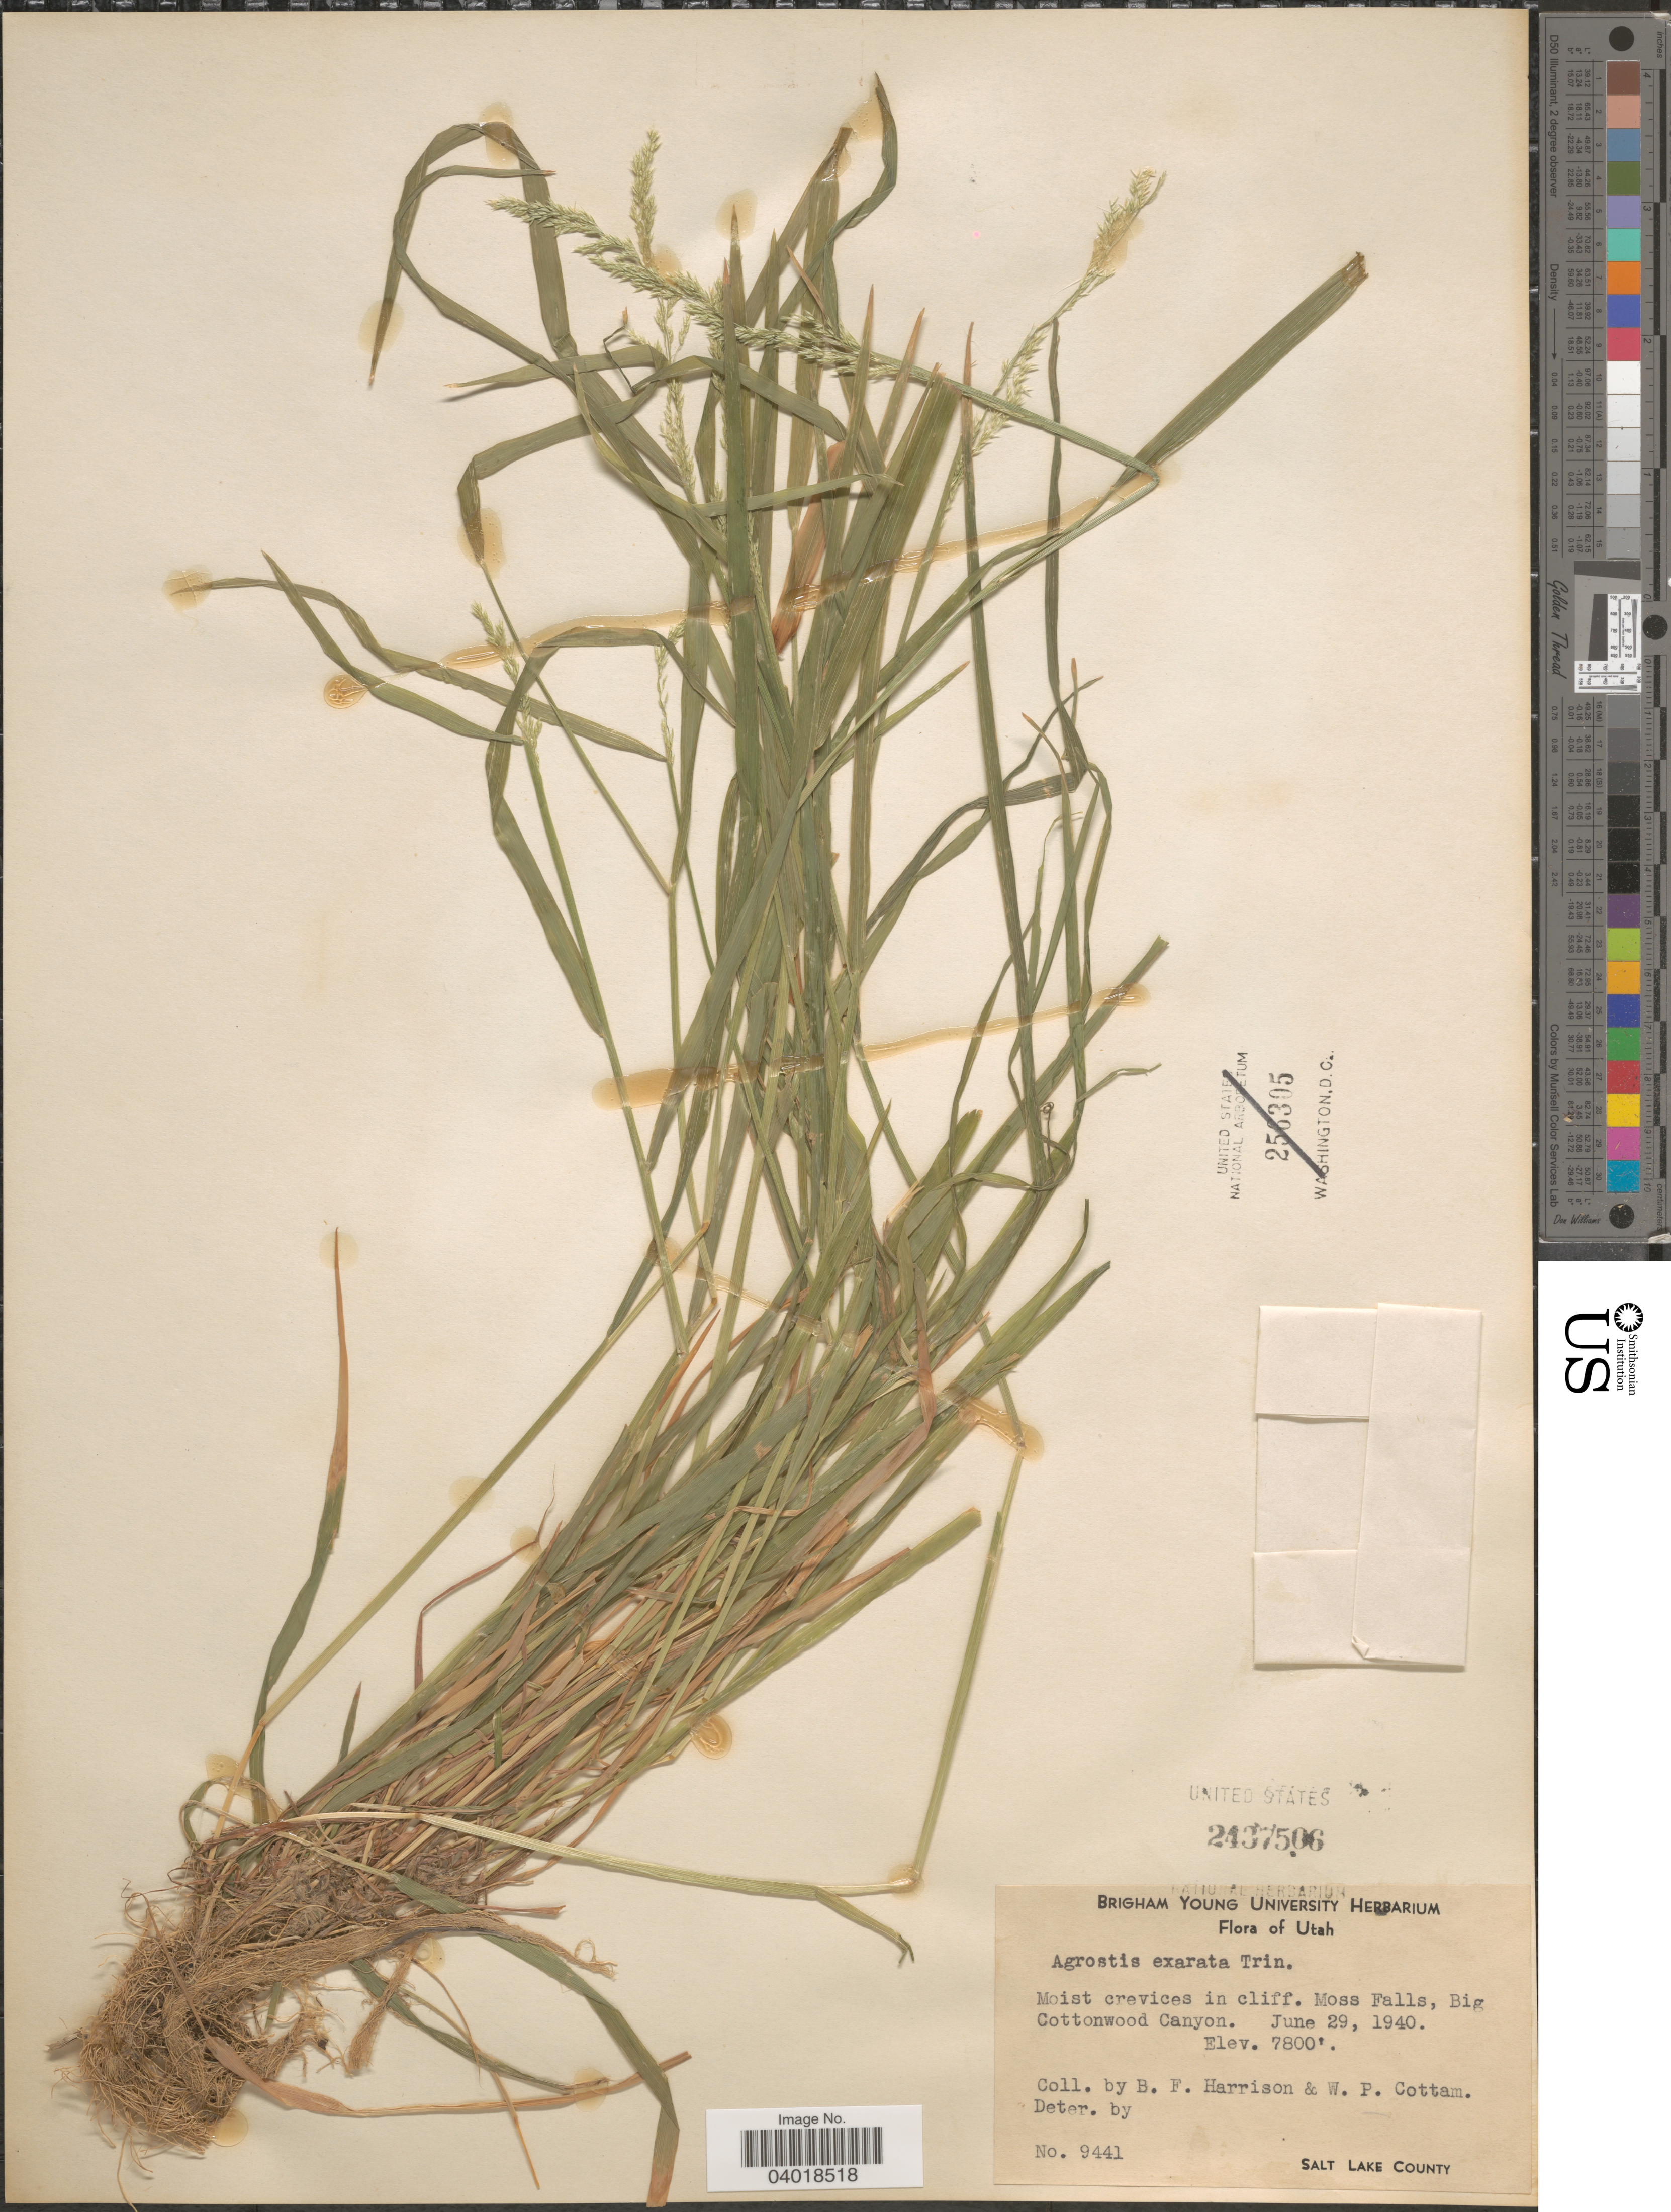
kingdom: Plantae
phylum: Tracheophyta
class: Liliopsida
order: Poales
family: Poaceae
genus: Agrostis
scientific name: Agrostis exarata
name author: Trin.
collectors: B. F. Harrison & W. Cottam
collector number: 9441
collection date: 1940-06-29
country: United States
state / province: Utah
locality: Moss Falls, Big Cottonwood Canyon. Salt Lake County.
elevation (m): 2377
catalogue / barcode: US 2437506